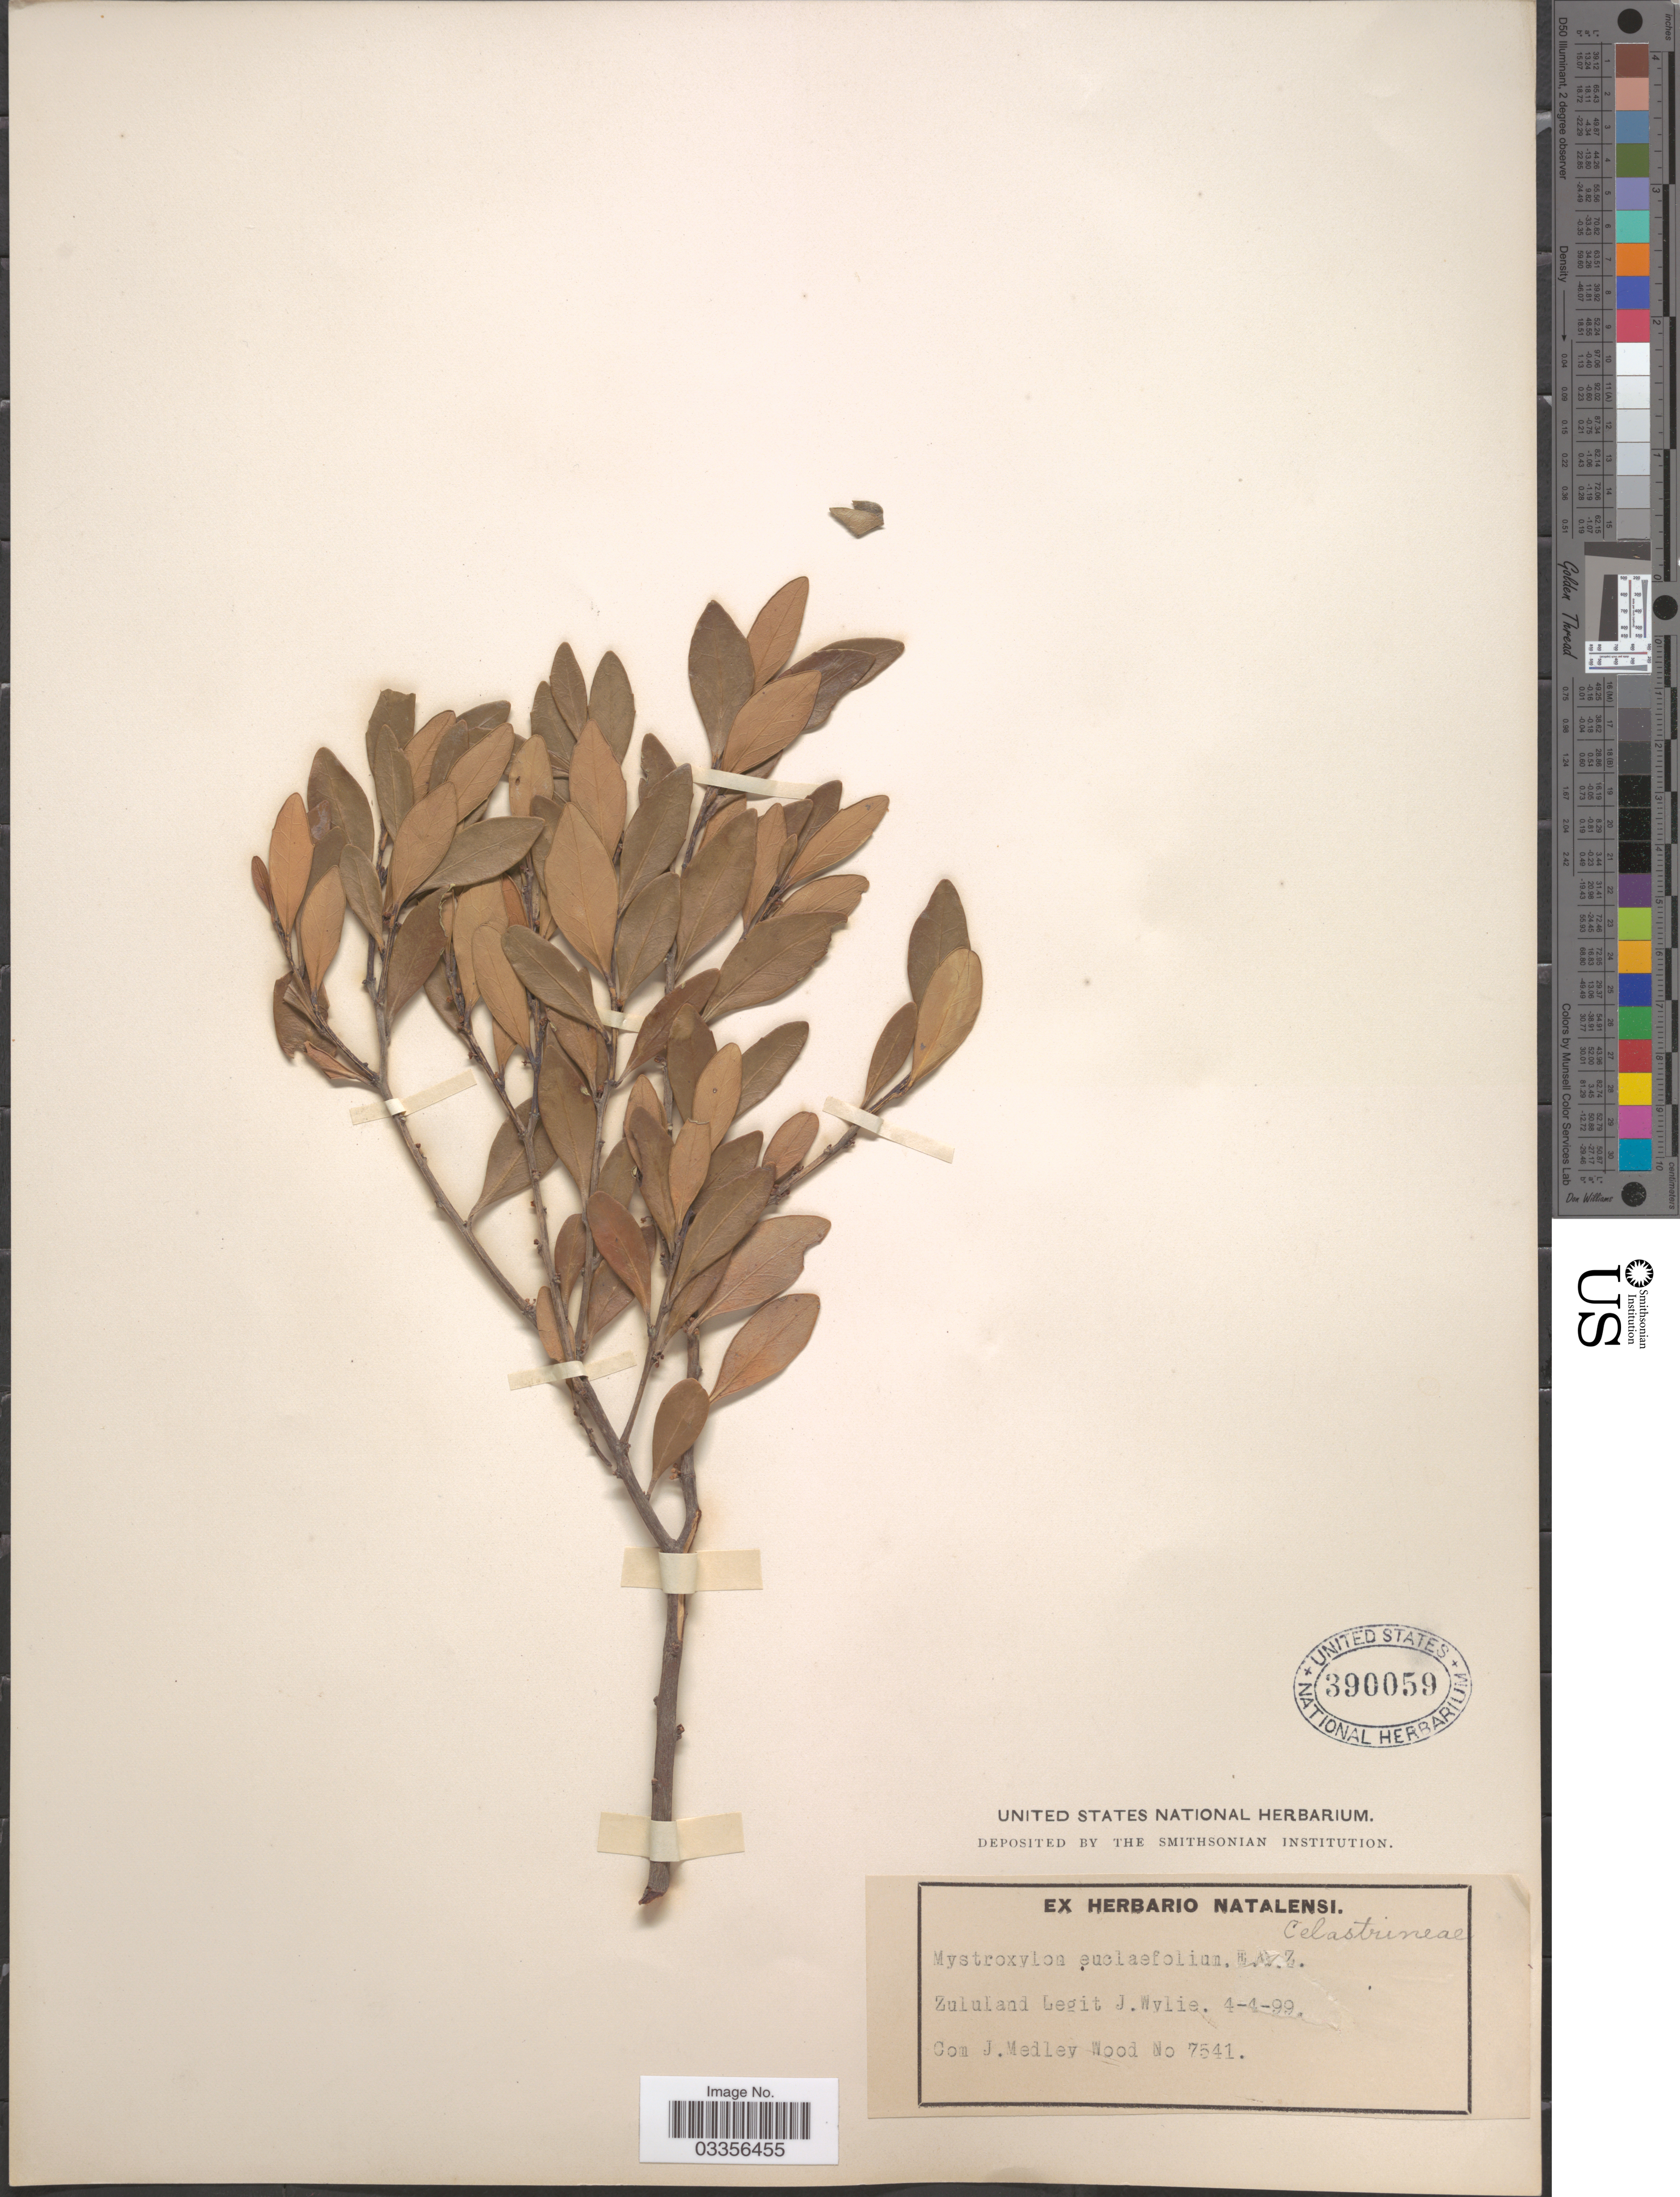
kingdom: Plantae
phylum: Tracheophyta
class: Magnoliopsida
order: Celastrales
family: Celastraceae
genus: Mystroxylon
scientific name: Mystroxylon euclaeforme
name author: Eckl. & Zeyh.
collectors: J. Wylie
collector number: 7541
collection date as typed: Transcribed d/m/y: 4/4/99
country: South Africa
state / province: KwaZulu-Natal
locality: Zululand.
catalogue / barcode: US 390059